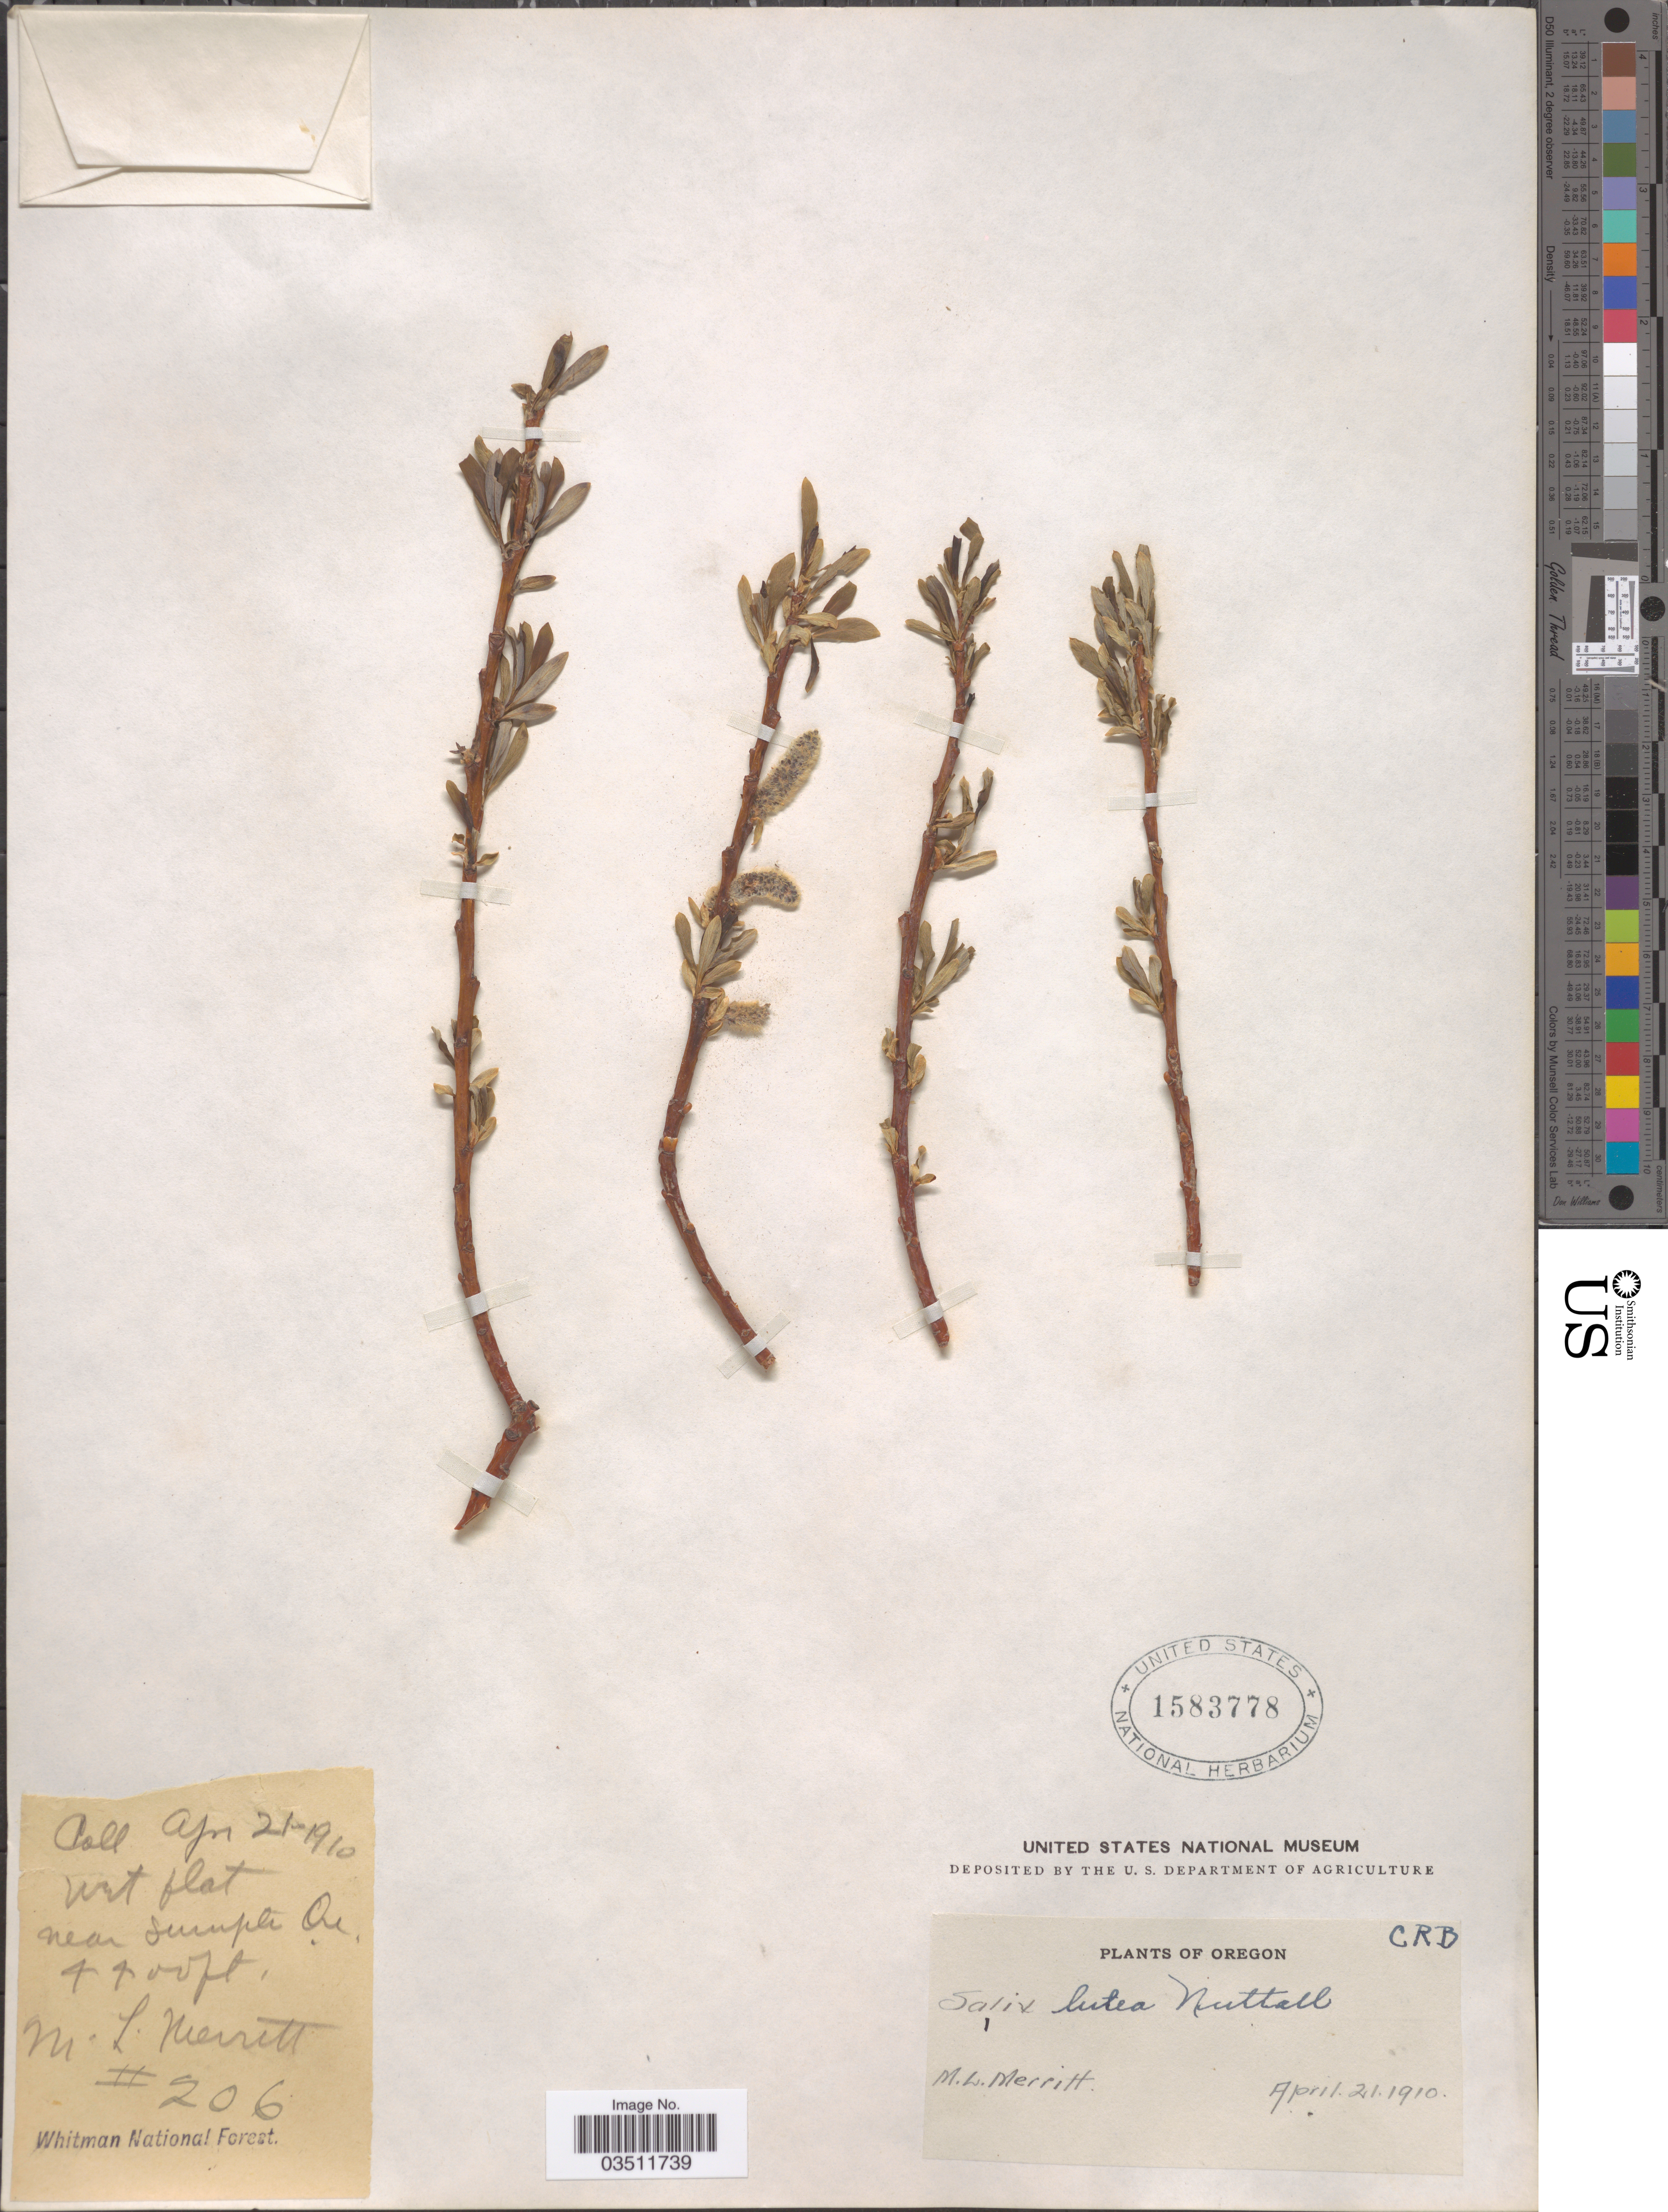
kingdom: Plantae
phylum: Tracheophyta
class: Magnoliopsida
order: Malpighiales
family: Salicaceae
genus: Salix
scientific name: Salix lutea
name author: Nutt.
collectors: M. L. Merritt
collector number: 206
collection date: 1910-04-21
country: United States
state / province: Oregon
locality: Near Sumpter. Whitman National Forest.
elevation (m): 1341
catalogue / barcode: US 1583778